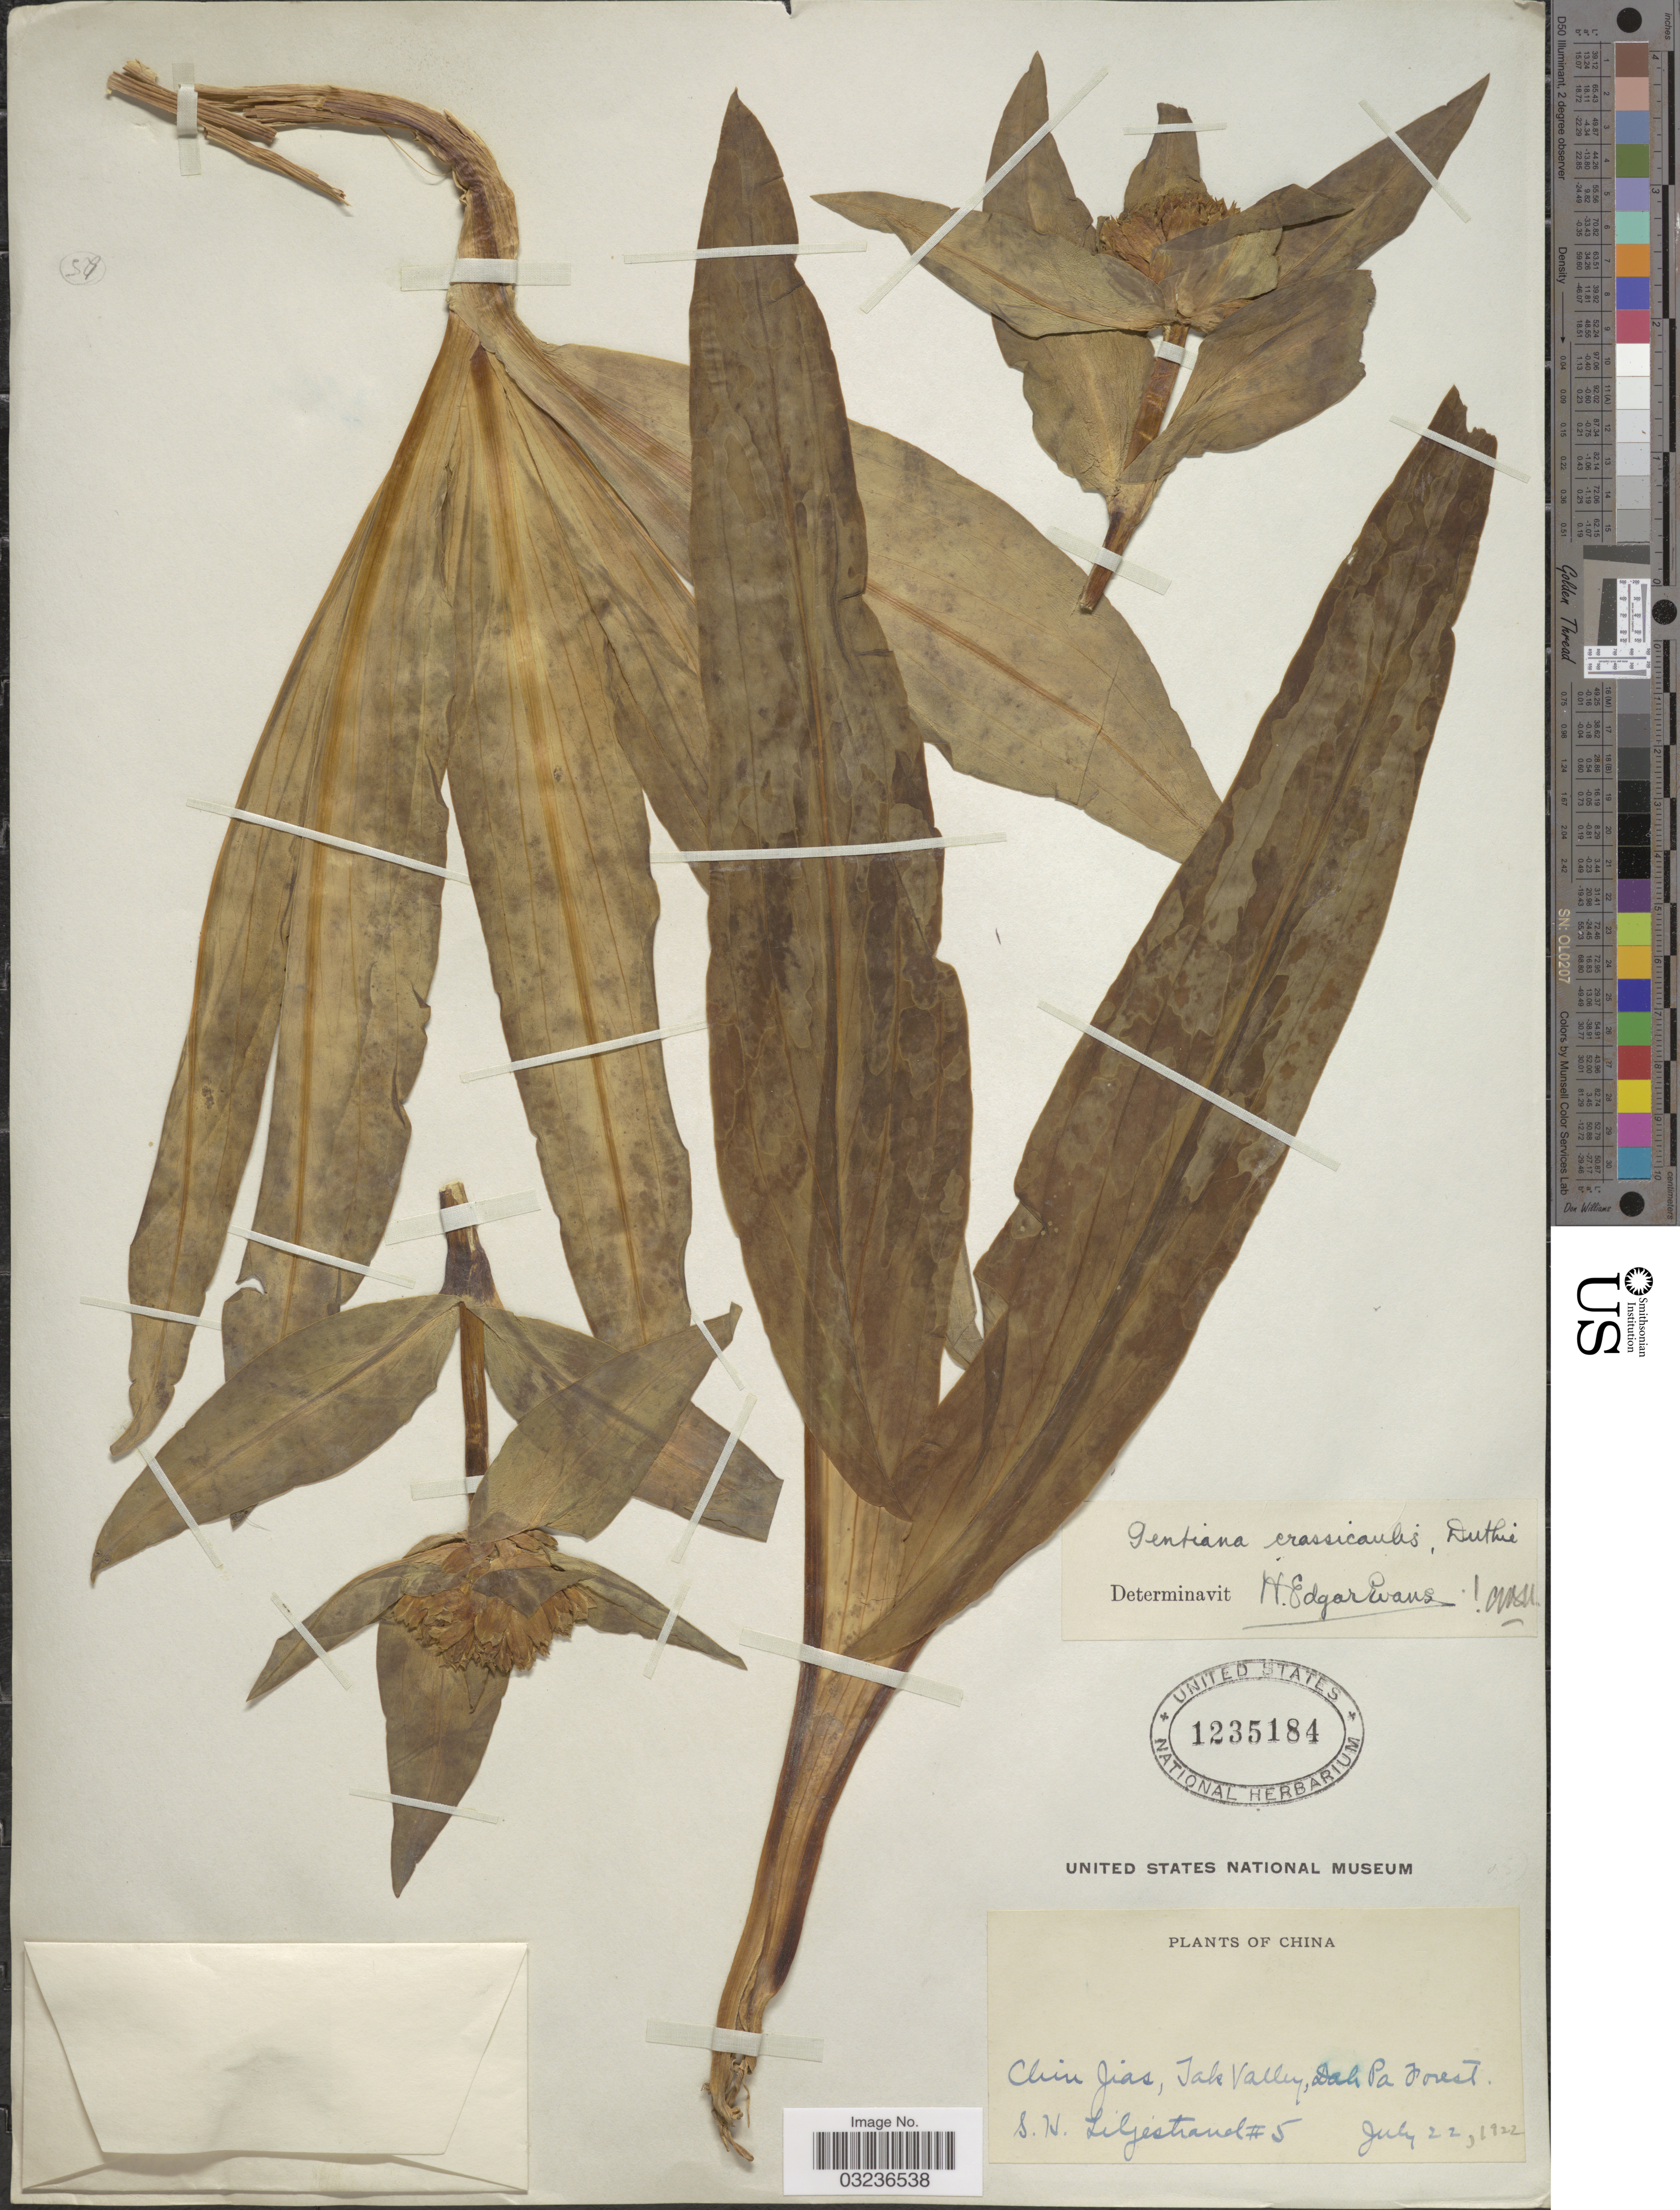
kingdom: Plantae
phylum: Tracheophyta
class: Magnoliopsida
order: Gentianales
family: Gentianaceae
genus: Gentiana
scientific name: Gentiana crassicaulis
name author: Duthie ex Burkill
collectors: S. Liljestrand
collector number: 5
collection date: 1922-07-22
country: China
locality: Chin Jias, Tak Valley, Dah Pa Forest.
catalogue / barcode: US 1235184